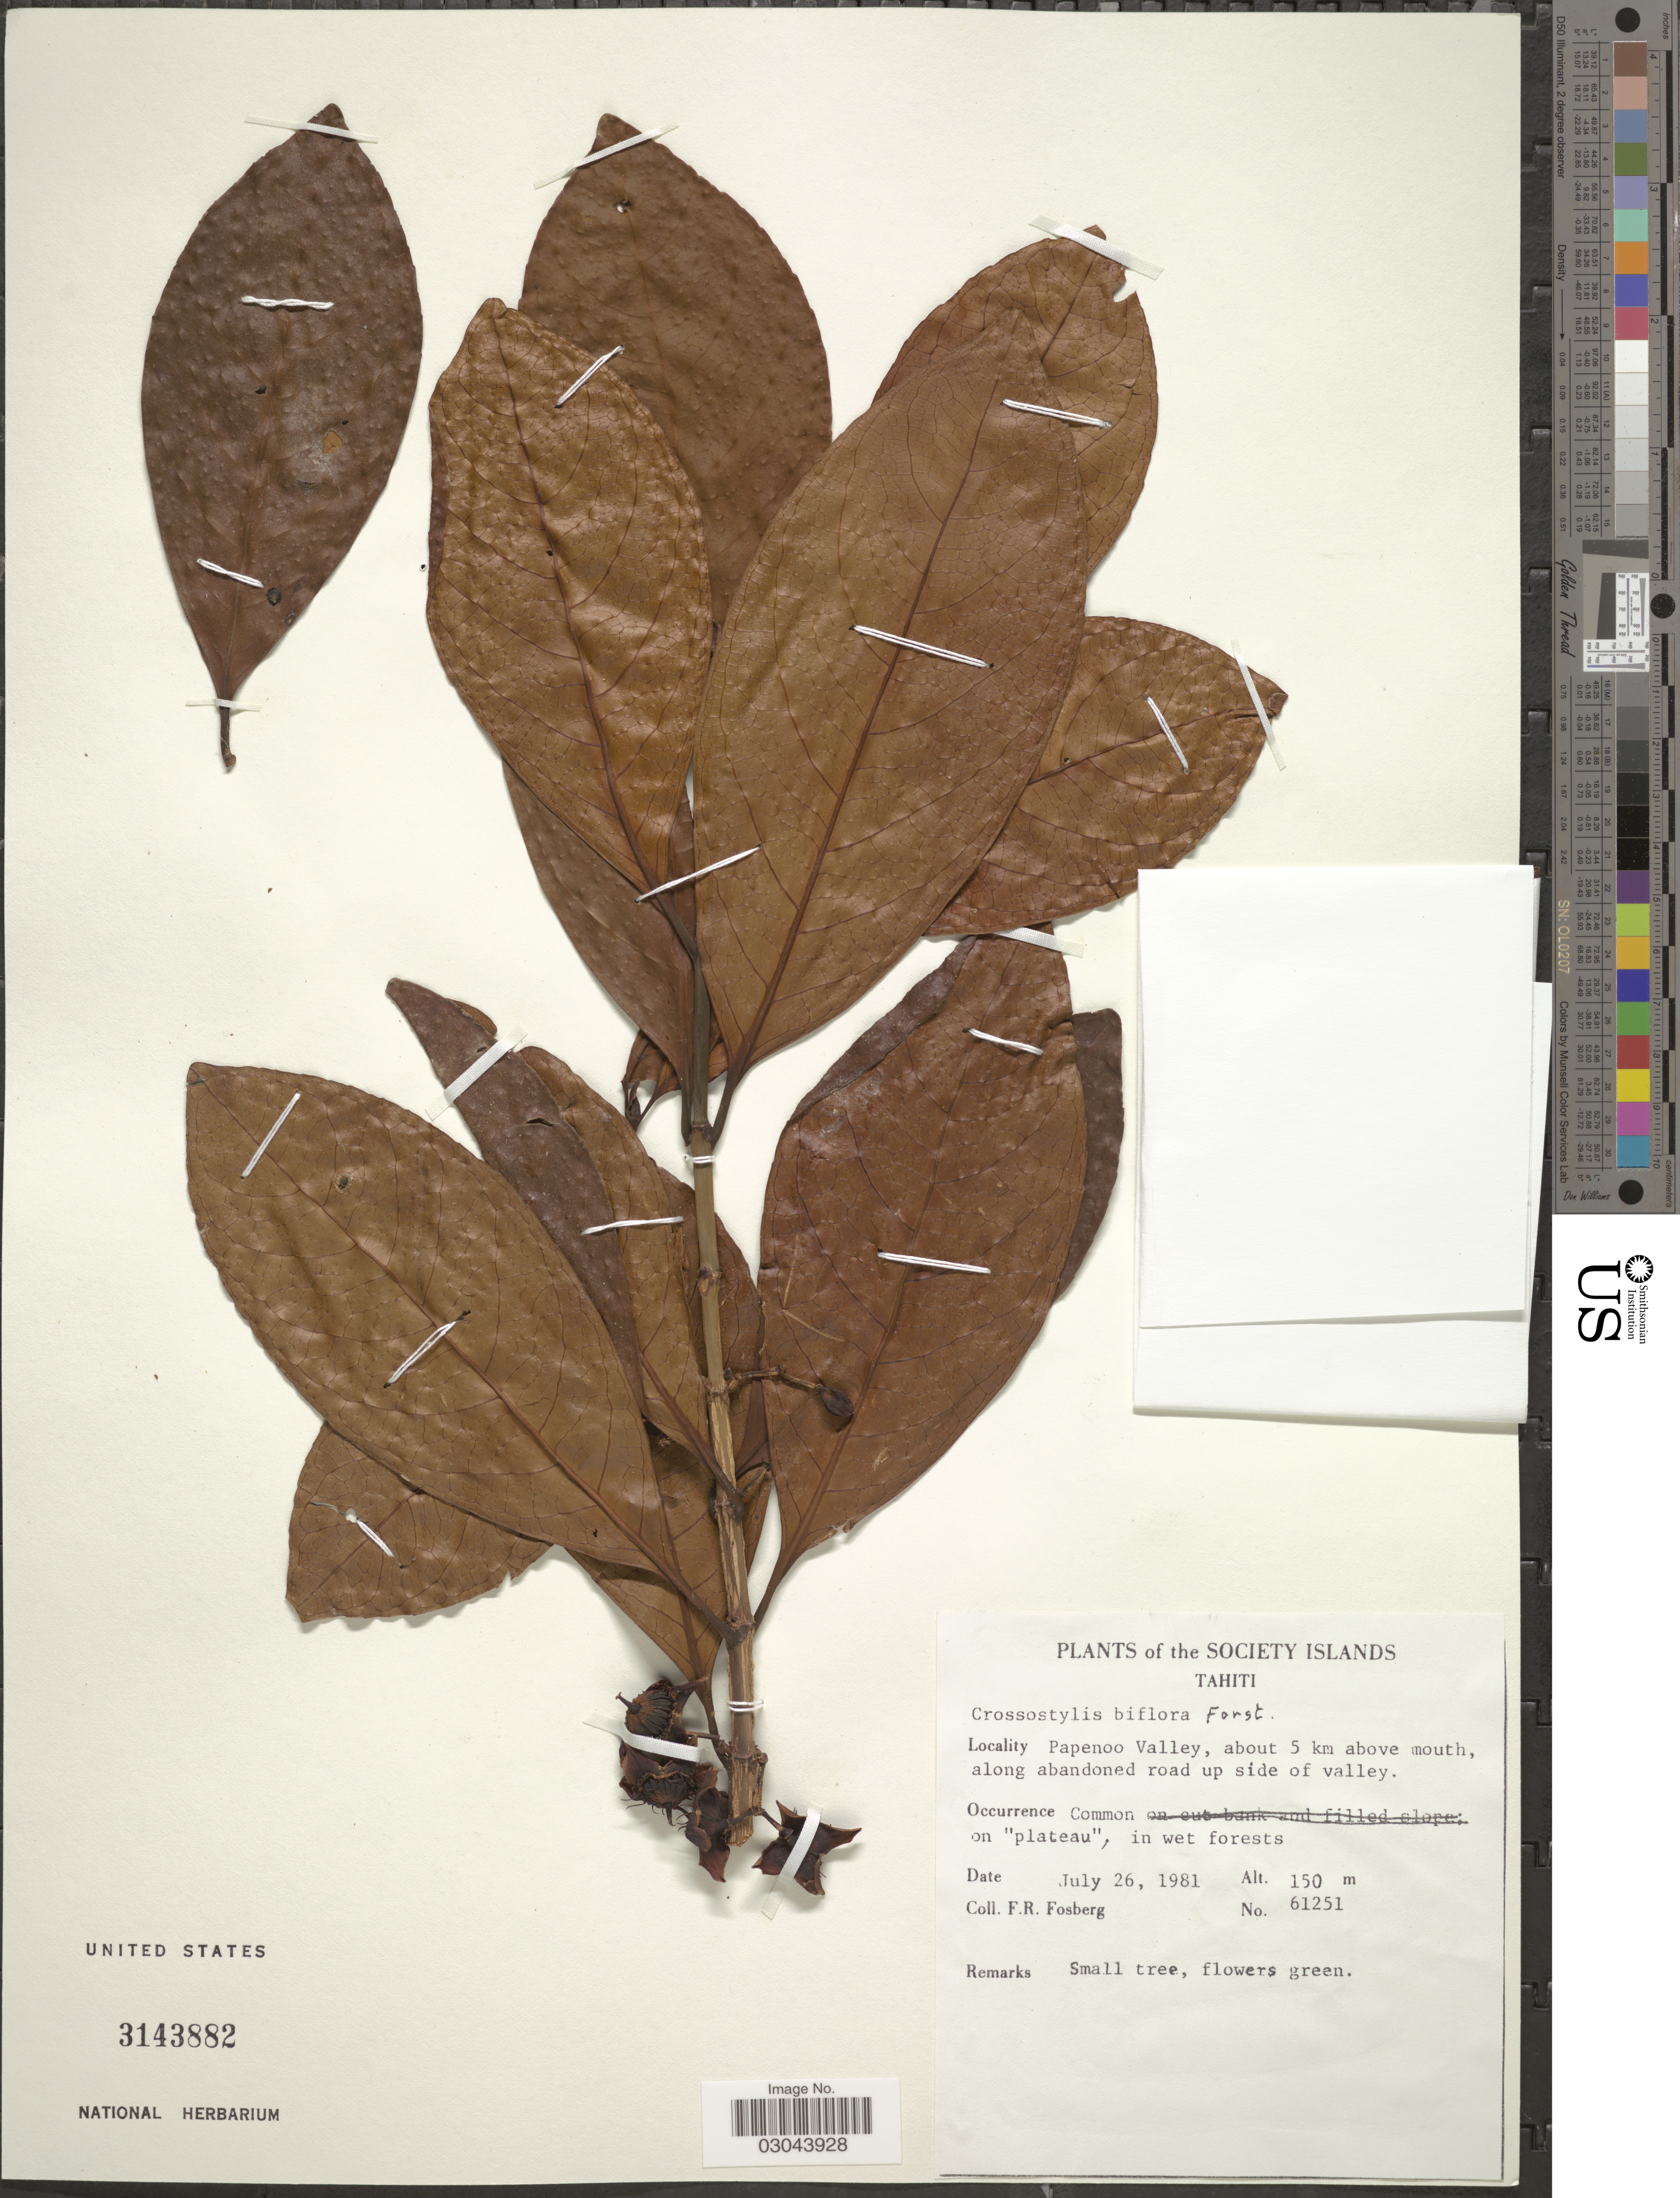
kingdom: Plantae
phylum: Tracheophyta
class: Magnoliopsida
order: Malpighiales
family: Rhizophoraceae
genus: Crossostylis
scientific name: Crossostylis biflora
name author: J.R. Forst. & G. Forst.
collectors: F. R. Fosberg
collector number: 61251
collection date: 1981-07-26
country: French Polynesia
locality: Society Islands. Tahiti. Papenoo Valley, about 5 km above mouth, along abandoned road up side of valley.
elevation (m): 150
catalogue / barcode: US 3143882